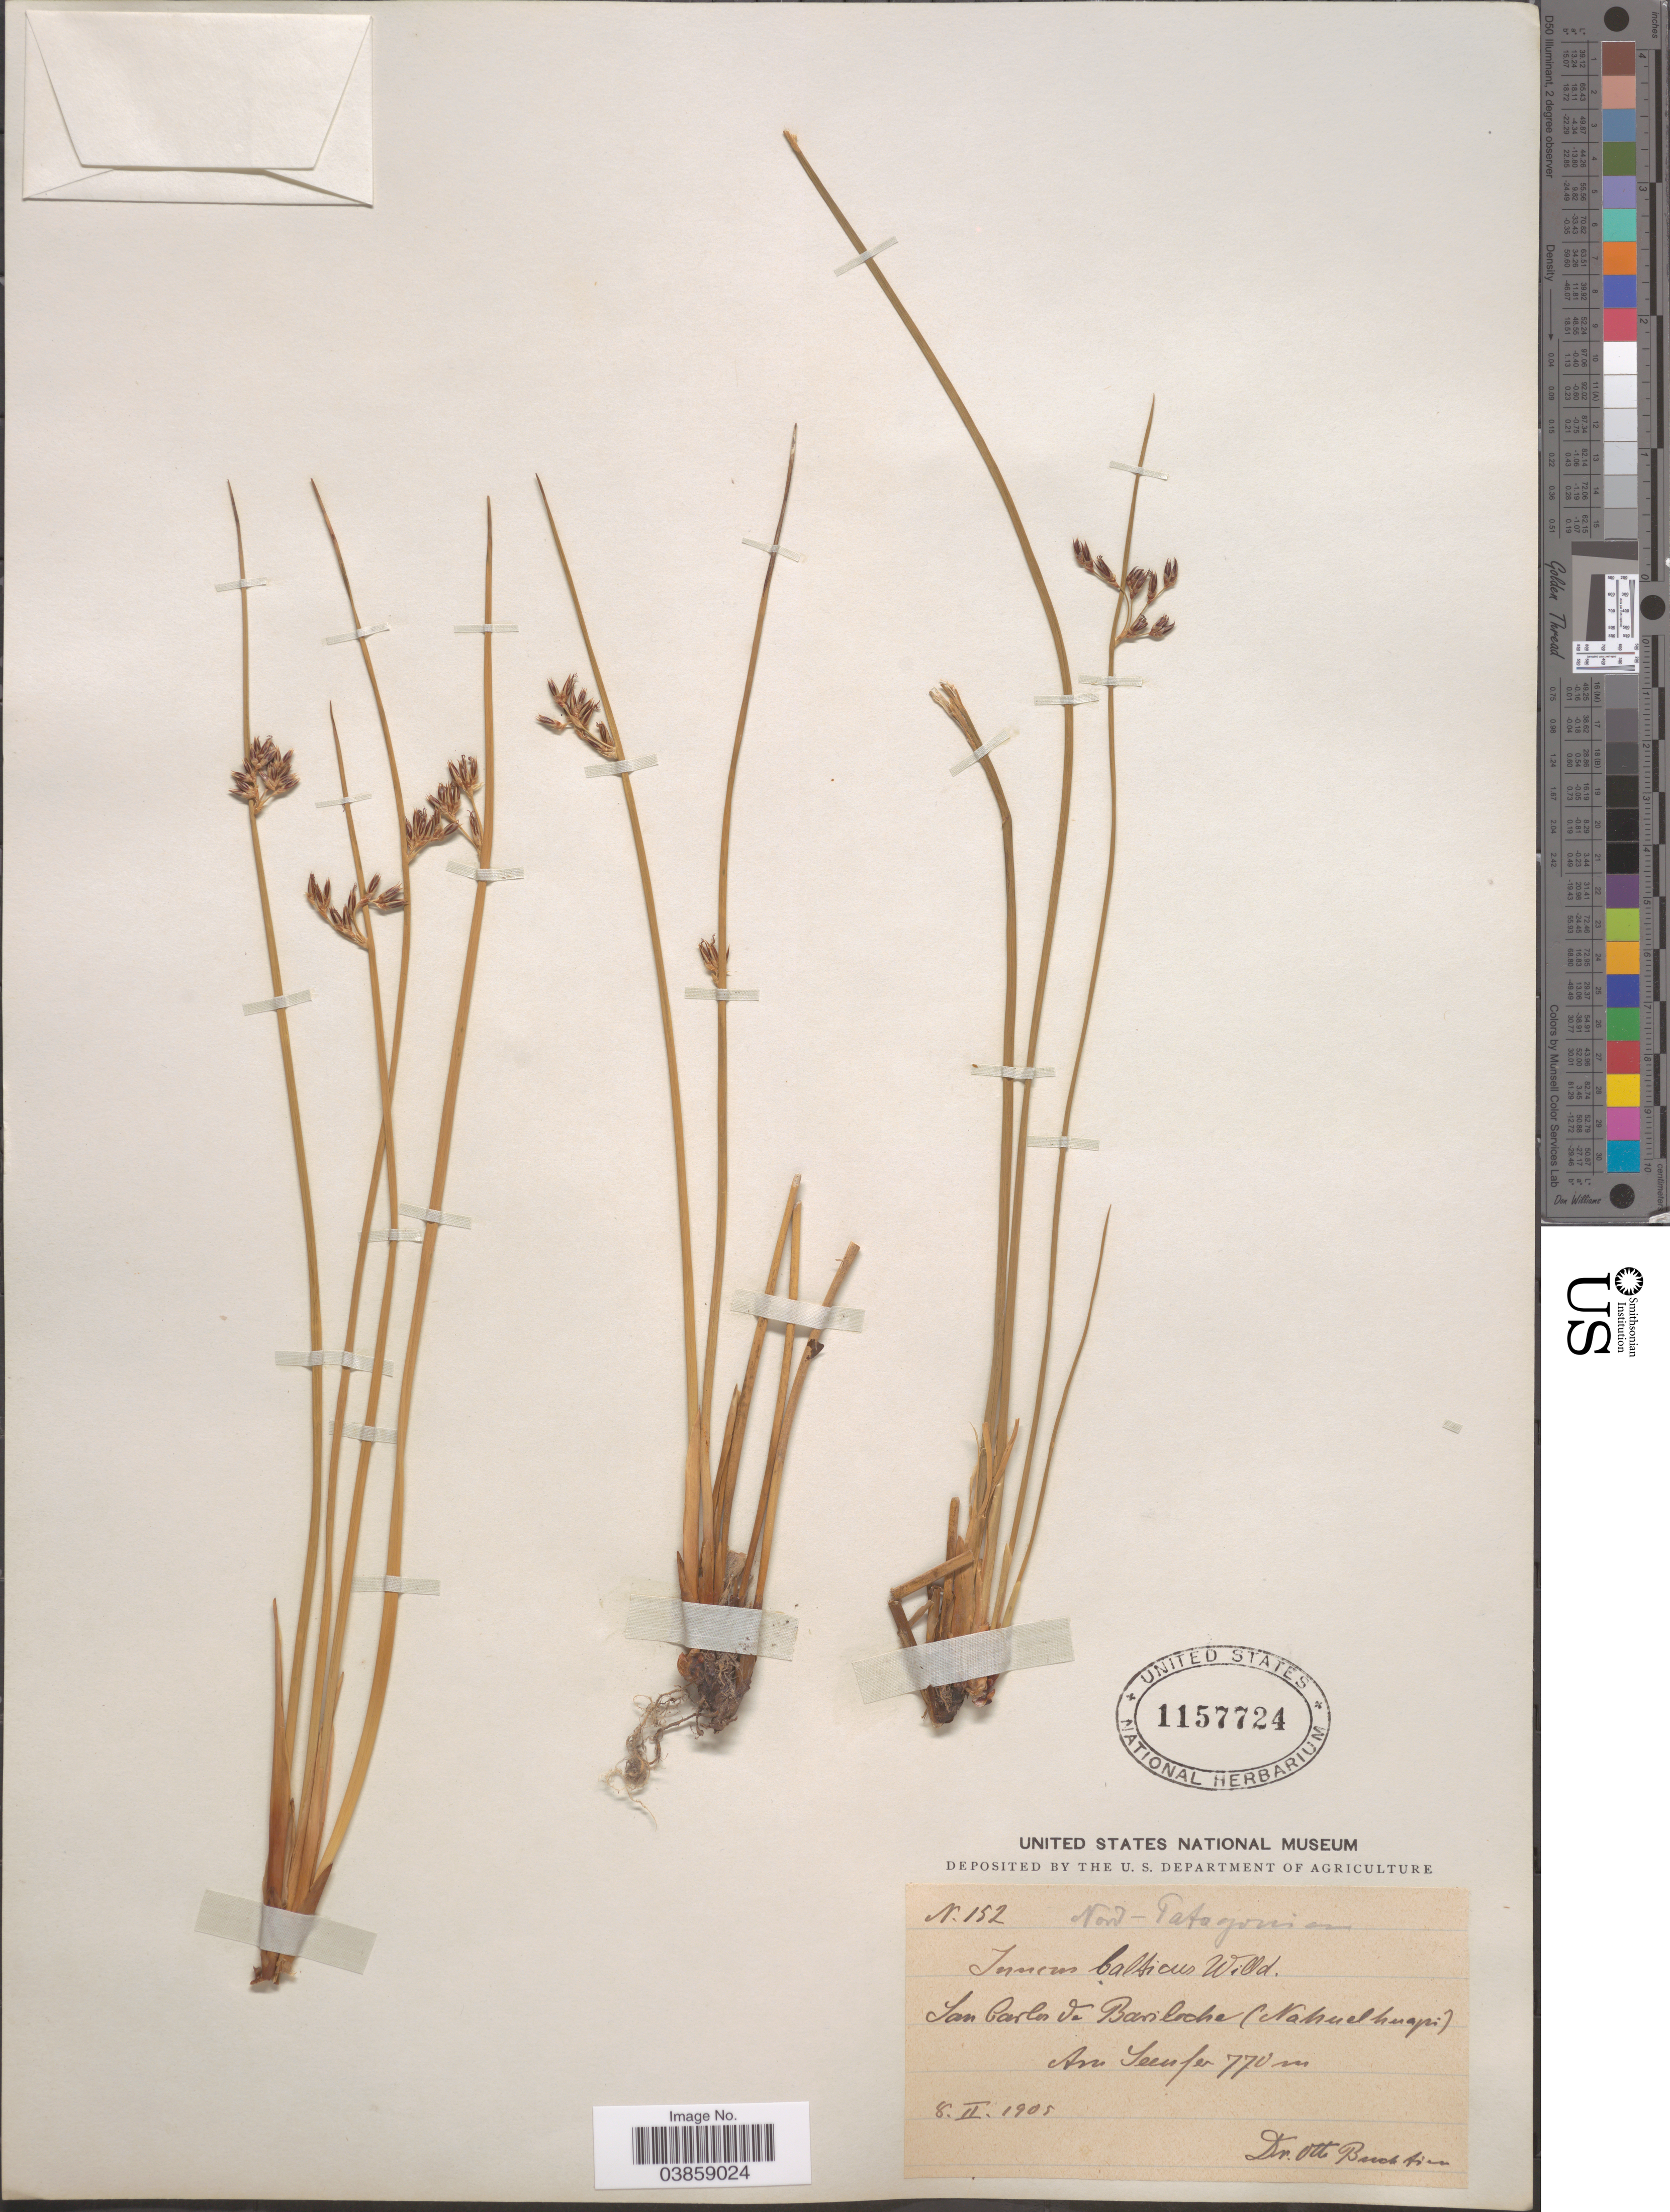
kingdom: Plantae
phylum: Tracheophyta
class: Liliopsida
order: Poales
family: Juncaceae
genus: Juncus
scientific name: Juncus balticus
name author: Willd.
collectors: O. Buchtien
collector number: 152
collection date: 1905-02-08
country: Argentina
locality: San Carlos de Bariloche (Nahuelhuapi) An Seeufer.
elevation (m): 770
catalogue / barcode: US 1157724